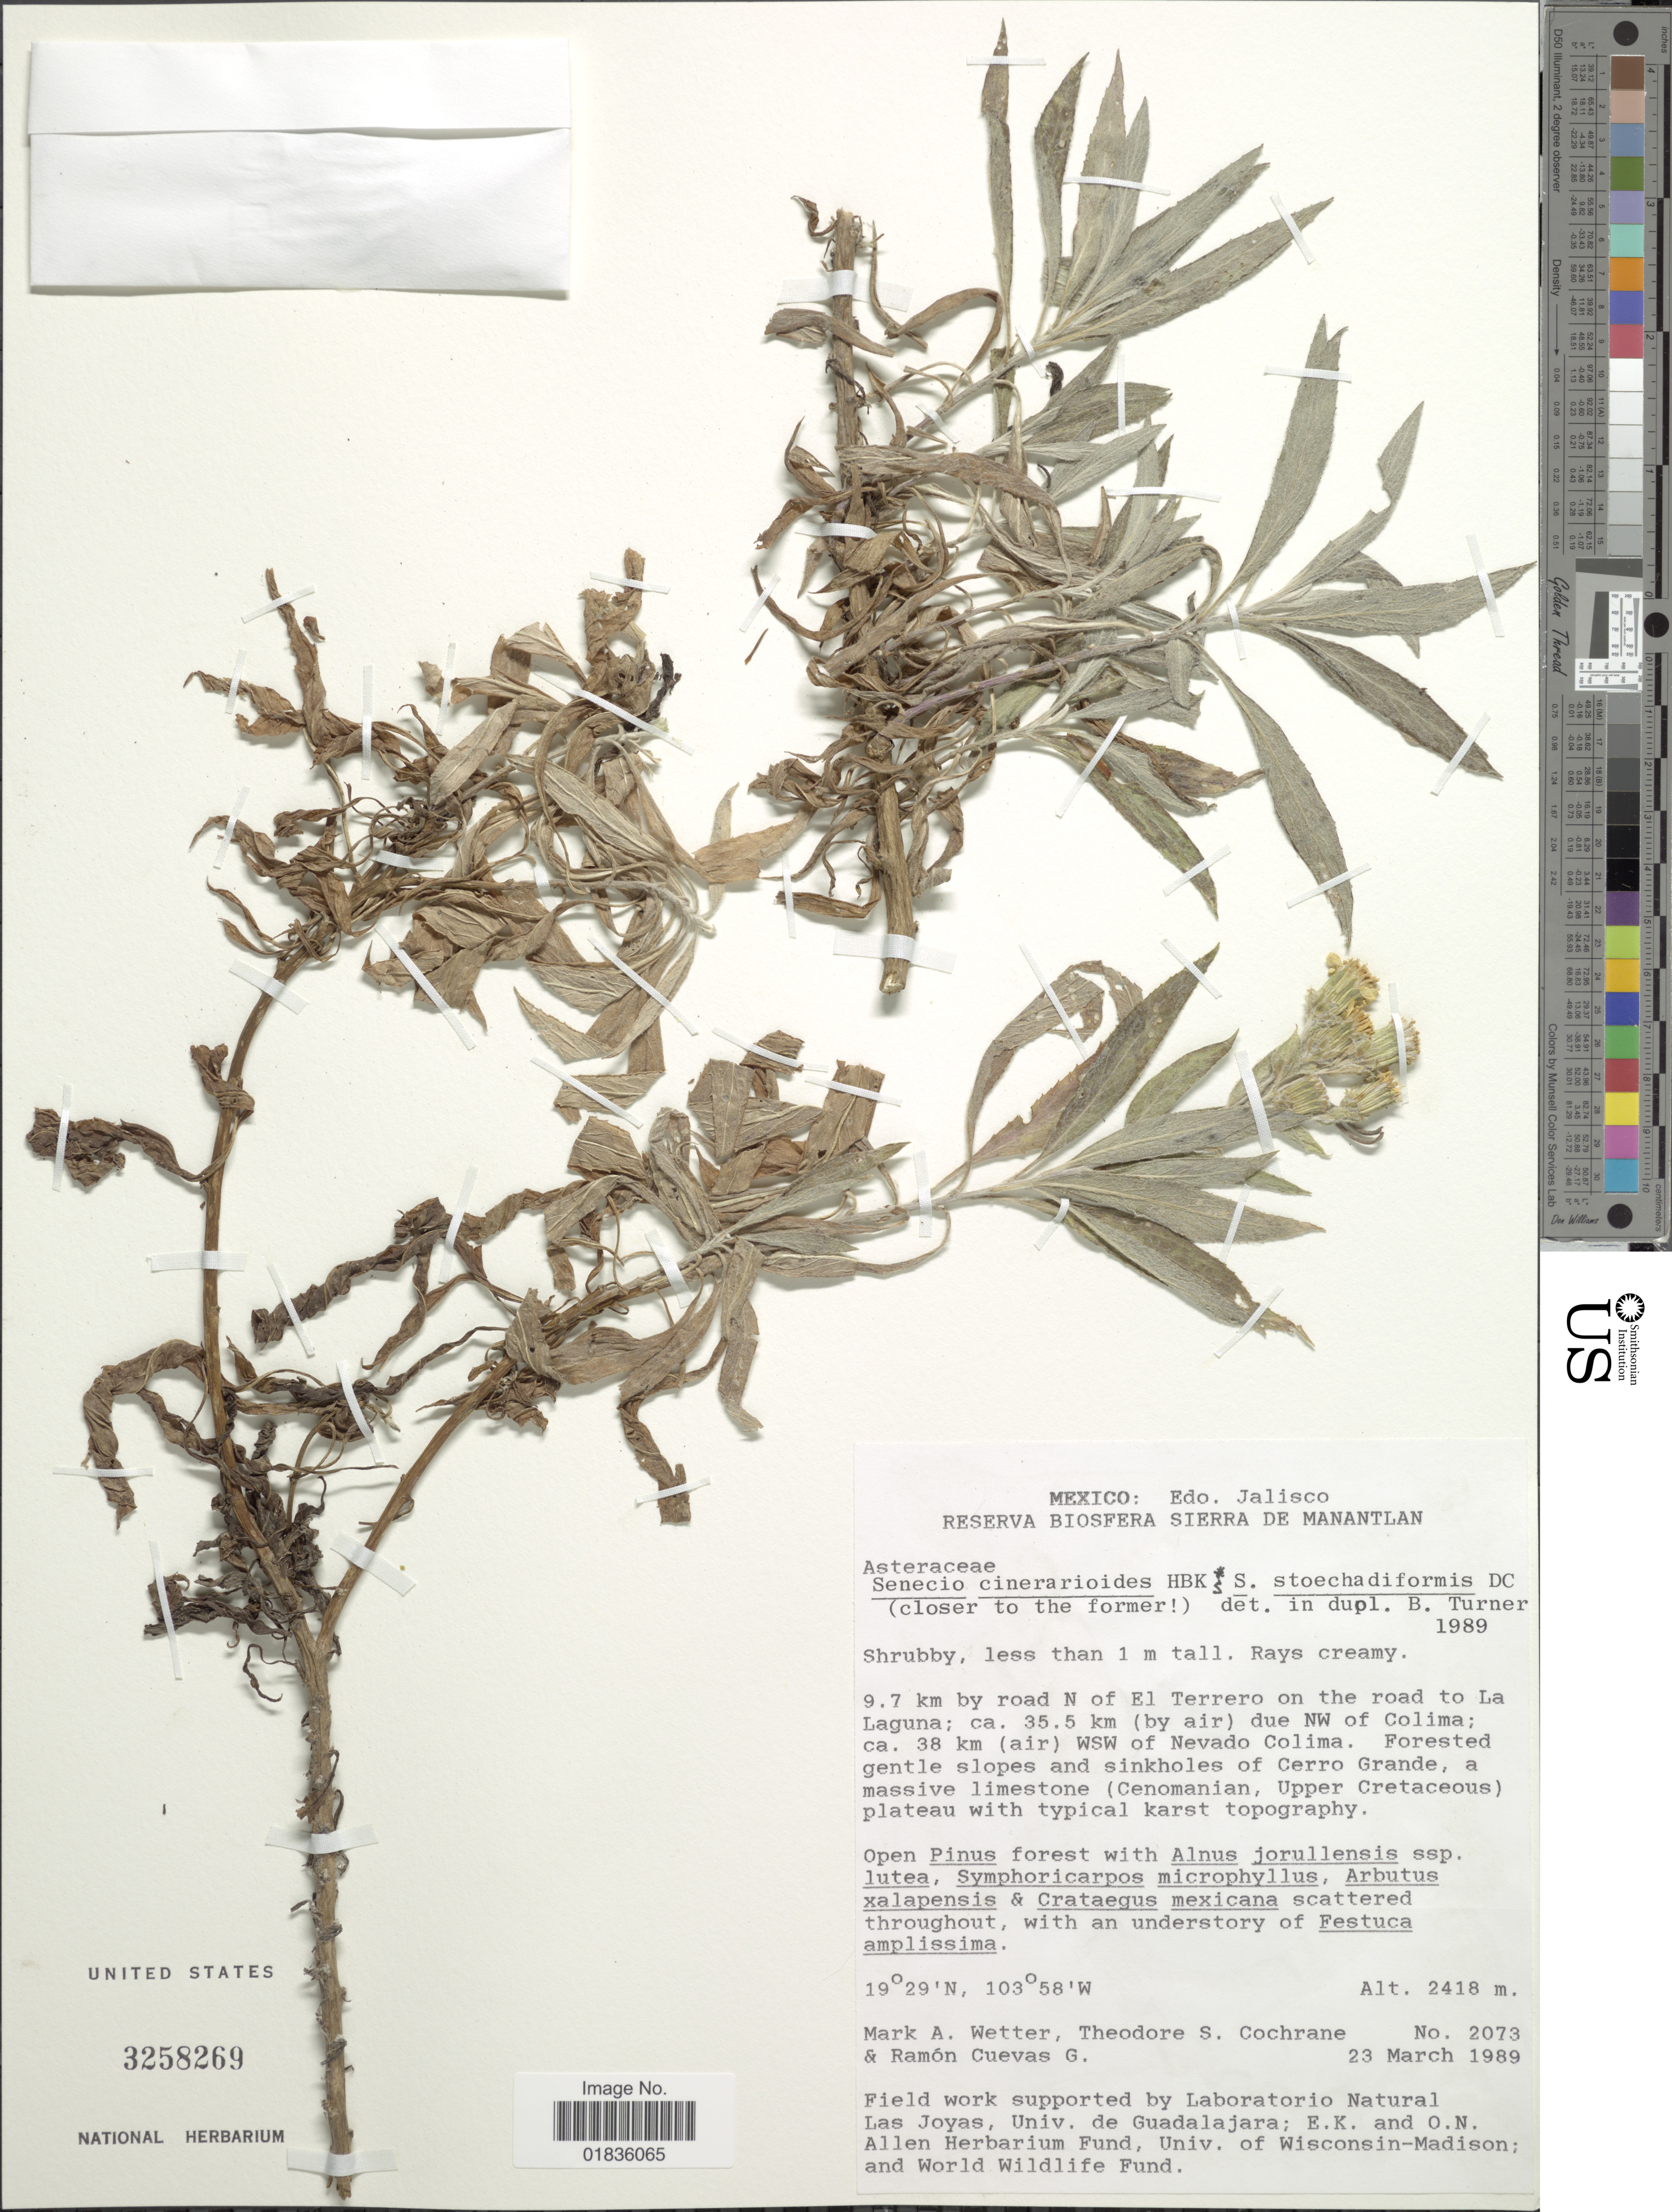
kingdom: Plantae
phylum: Tracheophyta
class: Magnoliopsida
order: Asterales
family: Asteraceae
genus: Senecio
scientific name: Senecio cinerarioides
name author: Kunth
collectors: M. Wetter, T. S. Cochrane & R. Cuevas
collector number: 2073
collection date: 1989-03-23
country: Mexico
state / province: Jalisco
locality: Reserva Biosfera Sierra de Manantlan, 9.7 km by road N of El Terrero on the road to La Laguna; ca. 35.5 km (by air) due NW of Colima; ca. 38 km (air) WSW of Nevado Colima, forested gentle slopes and sinkholes of Cerro Grande.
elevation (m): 2418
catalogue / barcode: US 3258269